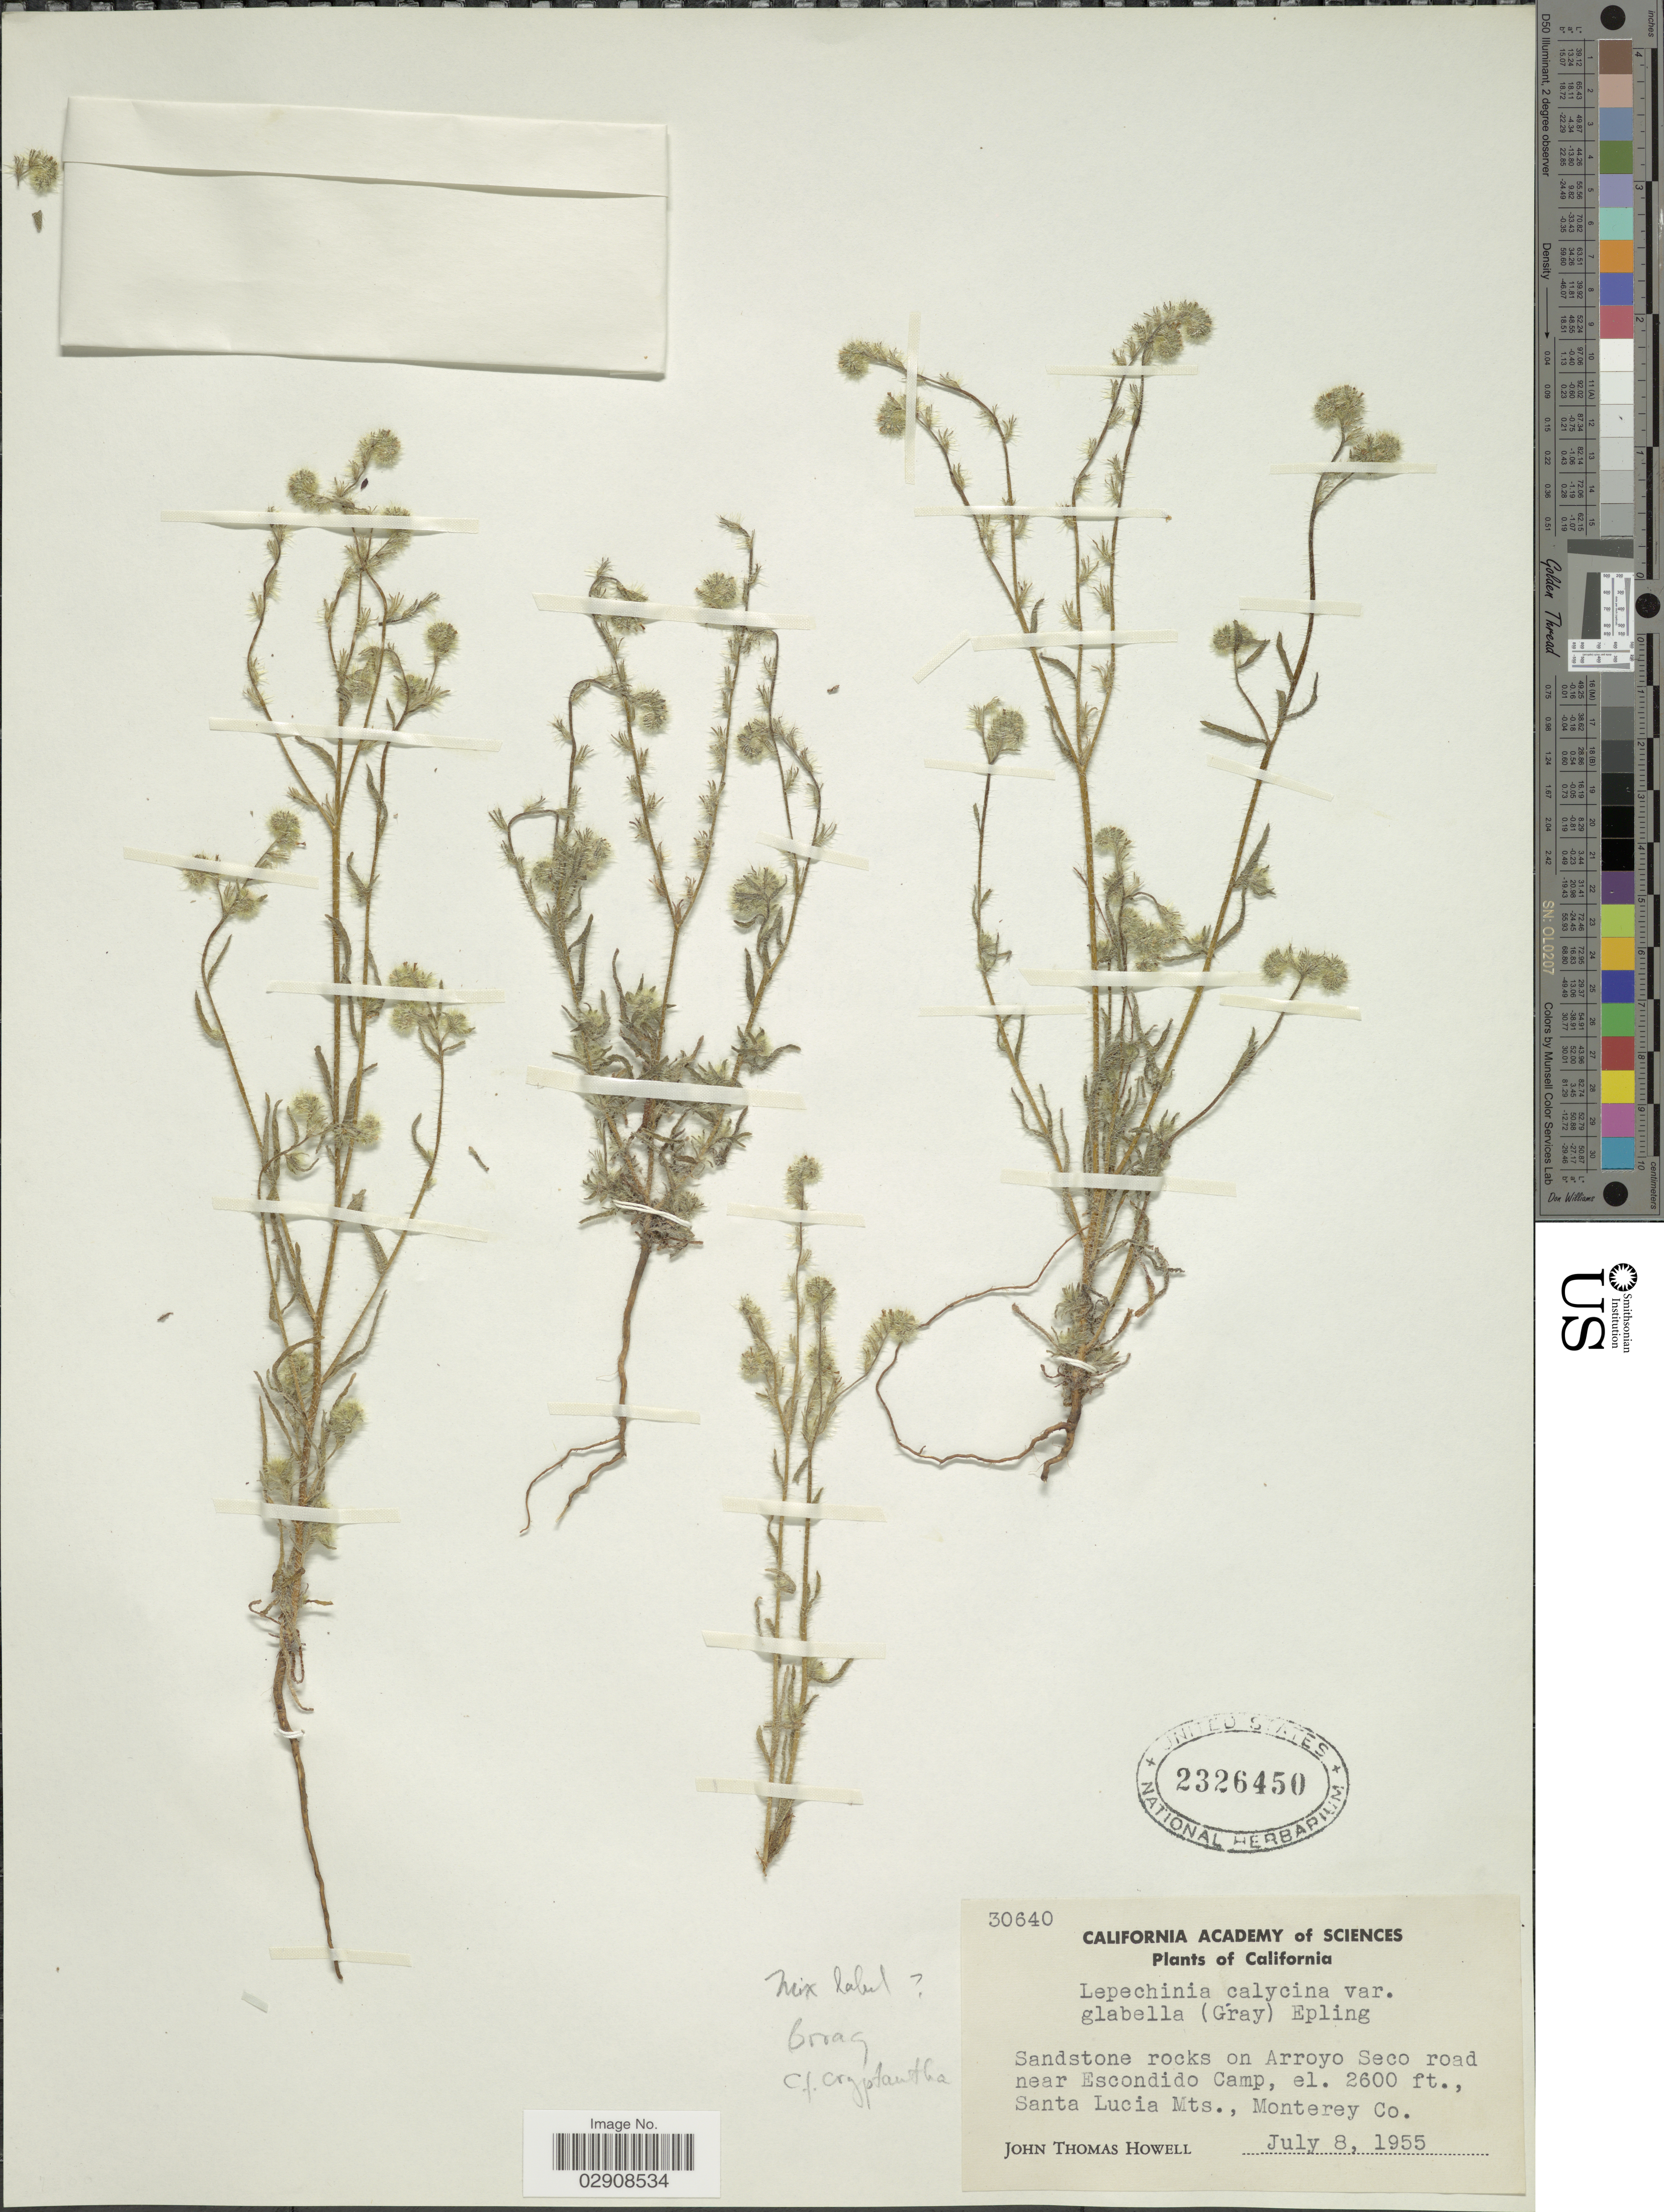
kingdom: Plantae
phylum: Tracheophyta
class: Magnoliopsida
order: Boraginales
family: Boraginaceae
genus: Cryptantha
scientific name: Cryptantha sp.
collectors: J. T. Howell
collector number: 30640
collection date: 1955-07-08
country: United States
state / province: California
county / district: Monterey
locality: Sandstone rocks on Arroyo Seco road near Escondido Camp. Santa Lucia Mts., Monterey Co.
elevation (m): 792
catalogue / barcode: US 2326450